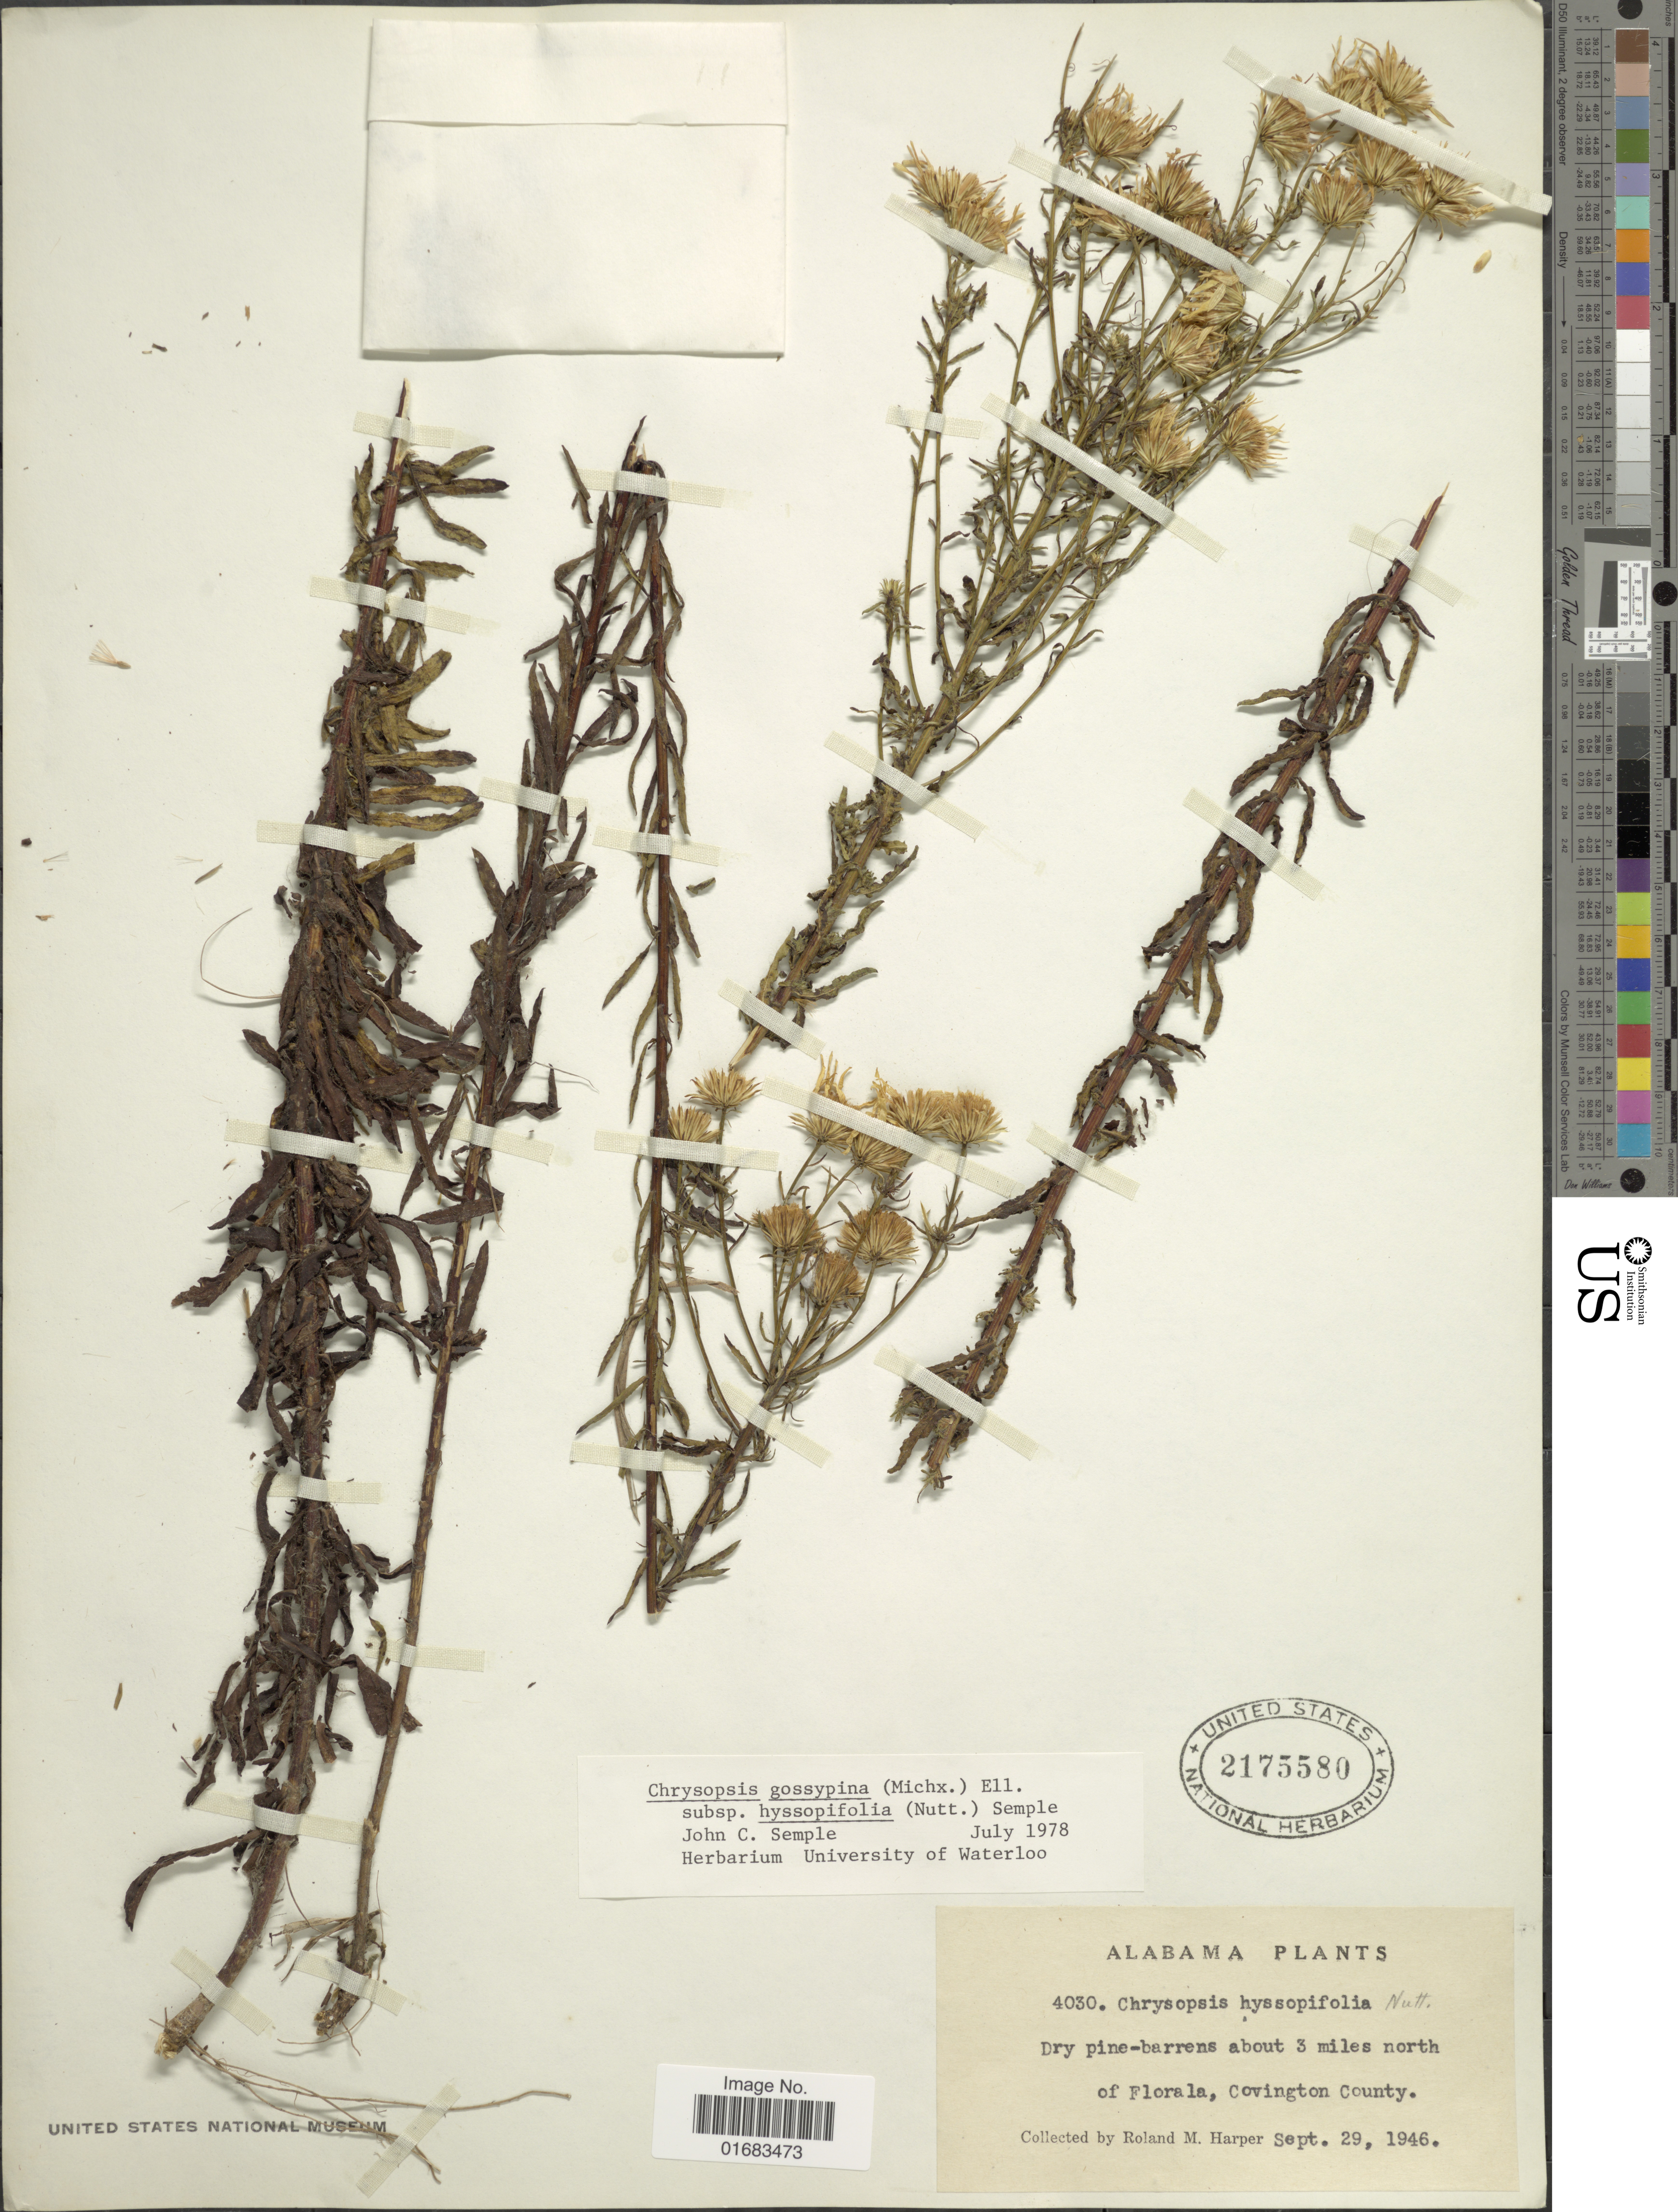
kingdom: Plantae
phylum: Tracheophyta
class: Magnoliopsida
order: Asterales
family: Asteraceae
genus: Chrysopsis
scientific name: Chrysopsis gossypina subsp. hyssopifolia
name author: (Nutt.) Semple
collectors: R. M. Harper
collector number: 4030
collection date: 1946-09-29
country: United States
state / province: Alabama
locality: Dry pine - barrens about 3 miles north of Florala, Covington County.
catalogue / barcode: US 2175580